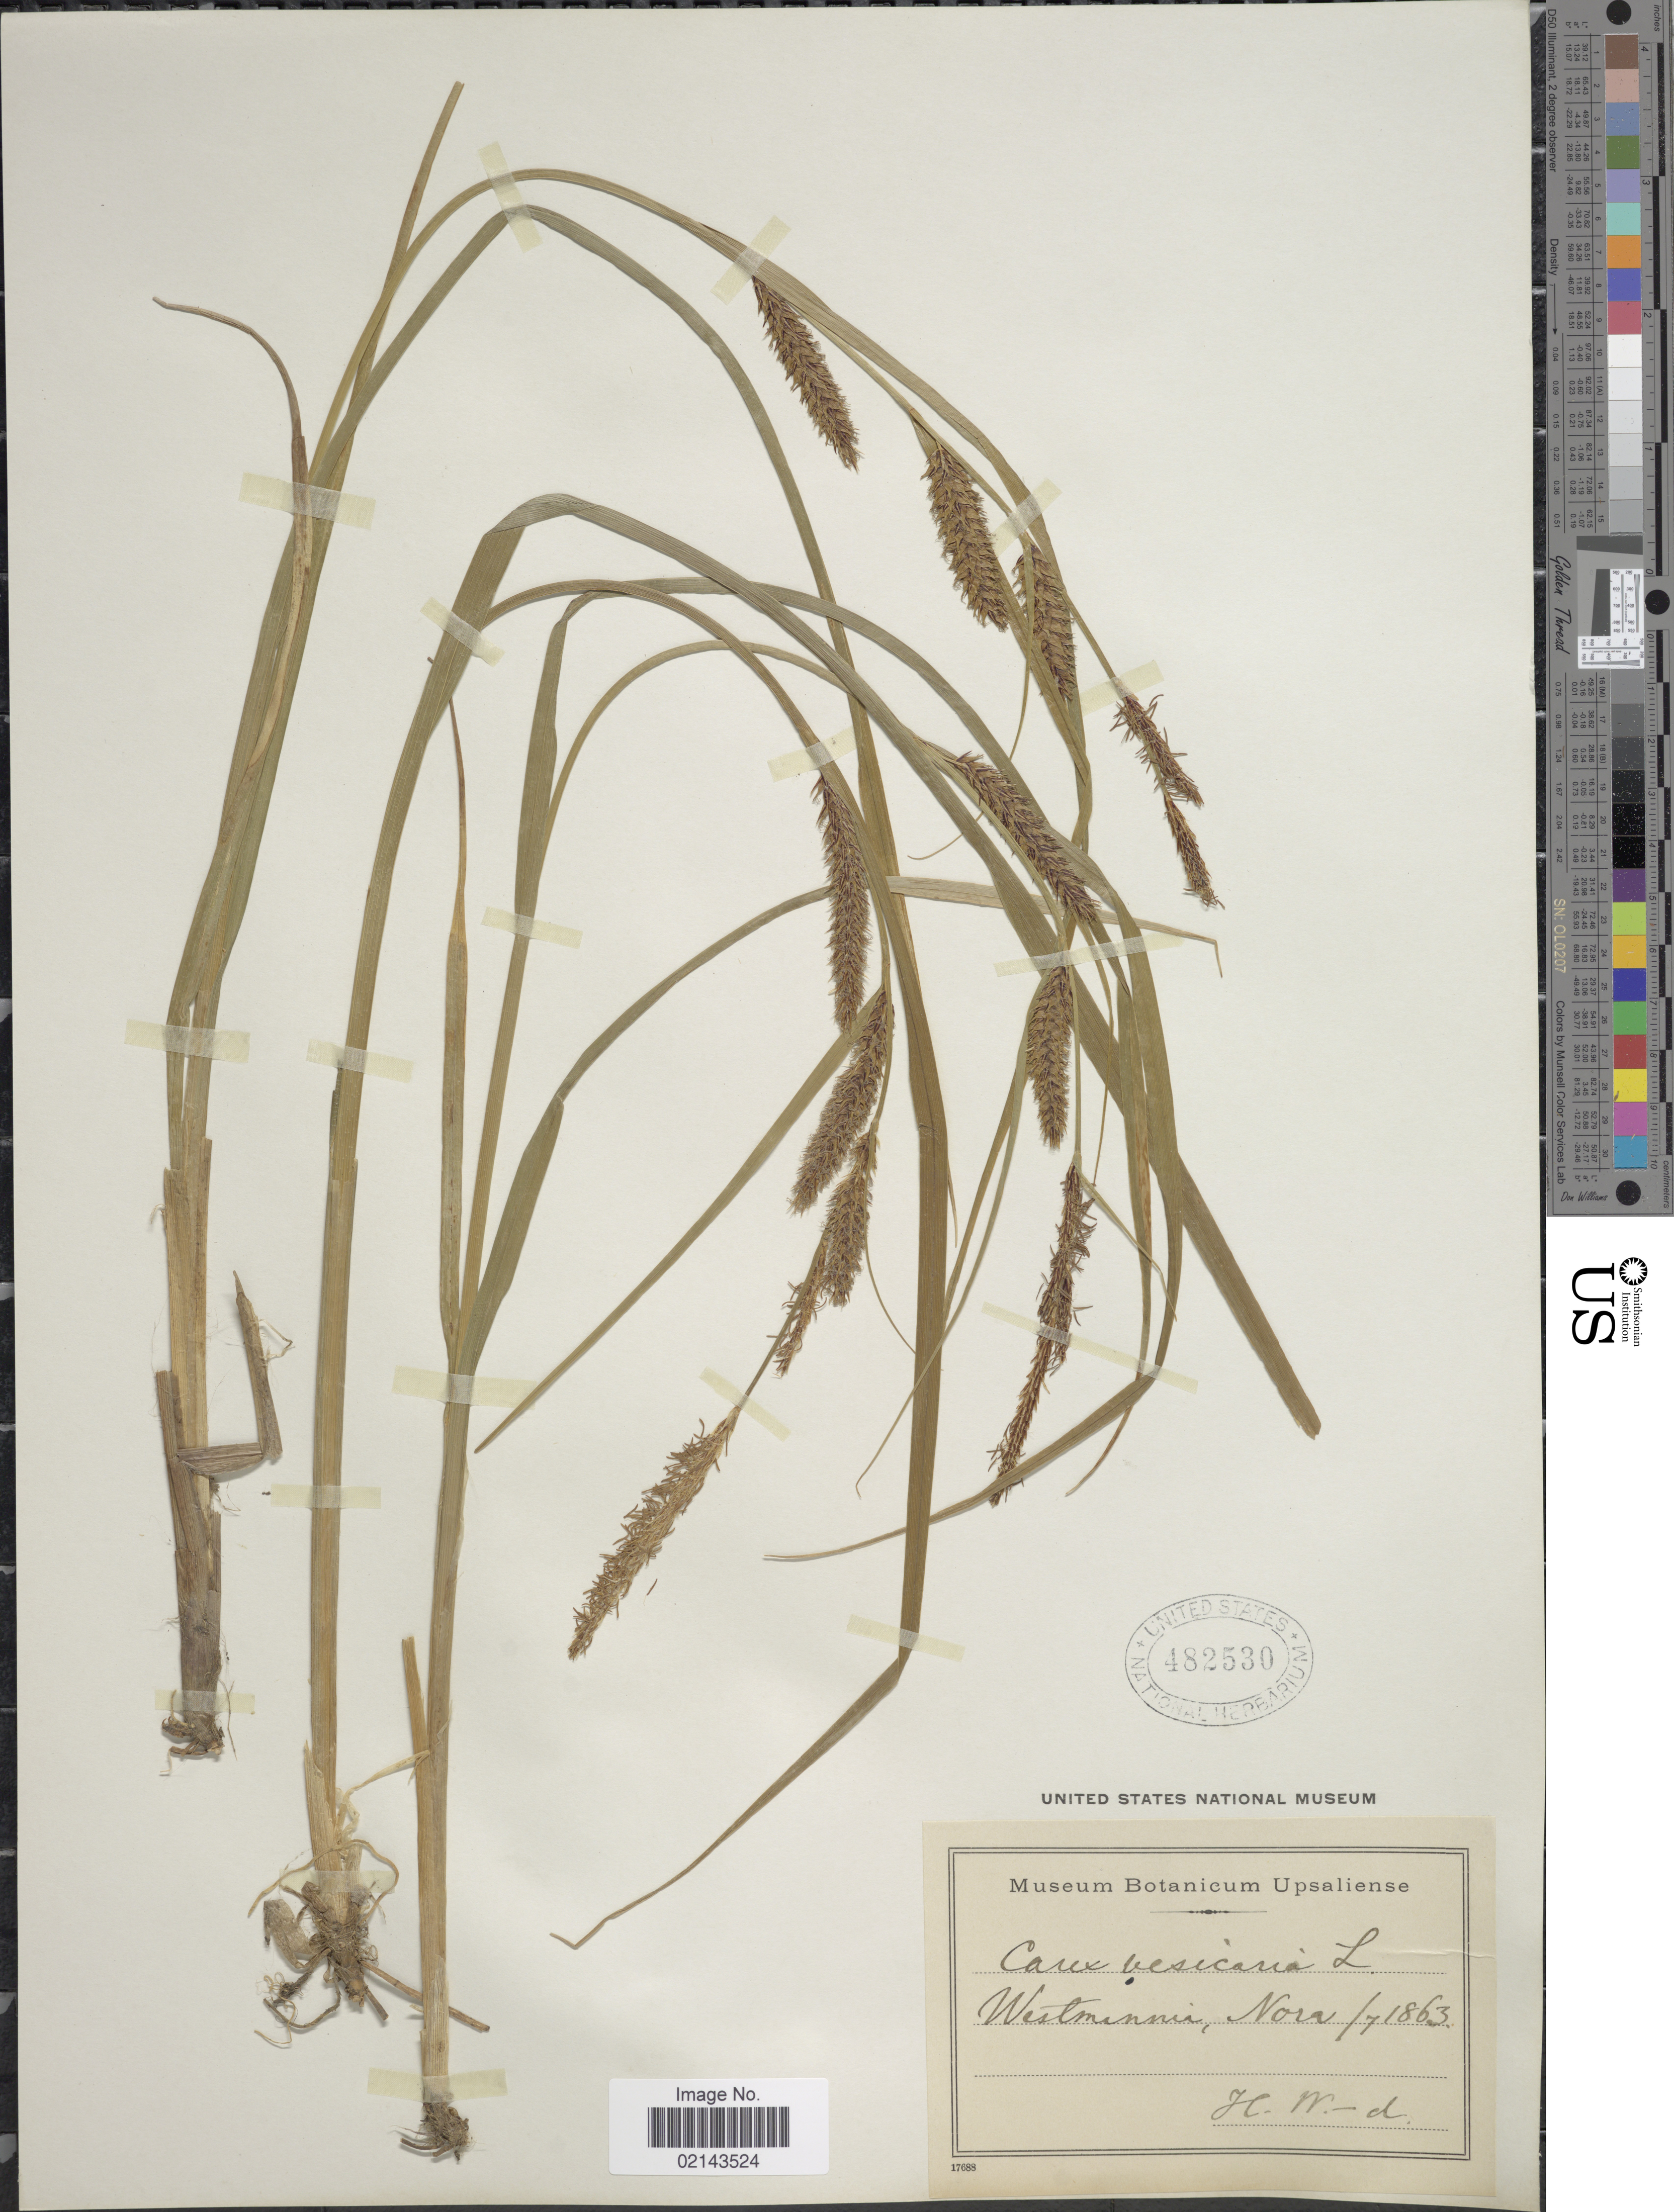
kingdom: Plantae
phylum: Tracheophyta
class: Liliopsida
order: Poales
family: Cyperaceae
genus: Carex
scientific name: Carex vesicaria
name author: L.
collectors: H. W. - d.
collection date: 1863-07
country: Sweden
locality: Westmannia, Nora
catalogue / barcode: US 482530